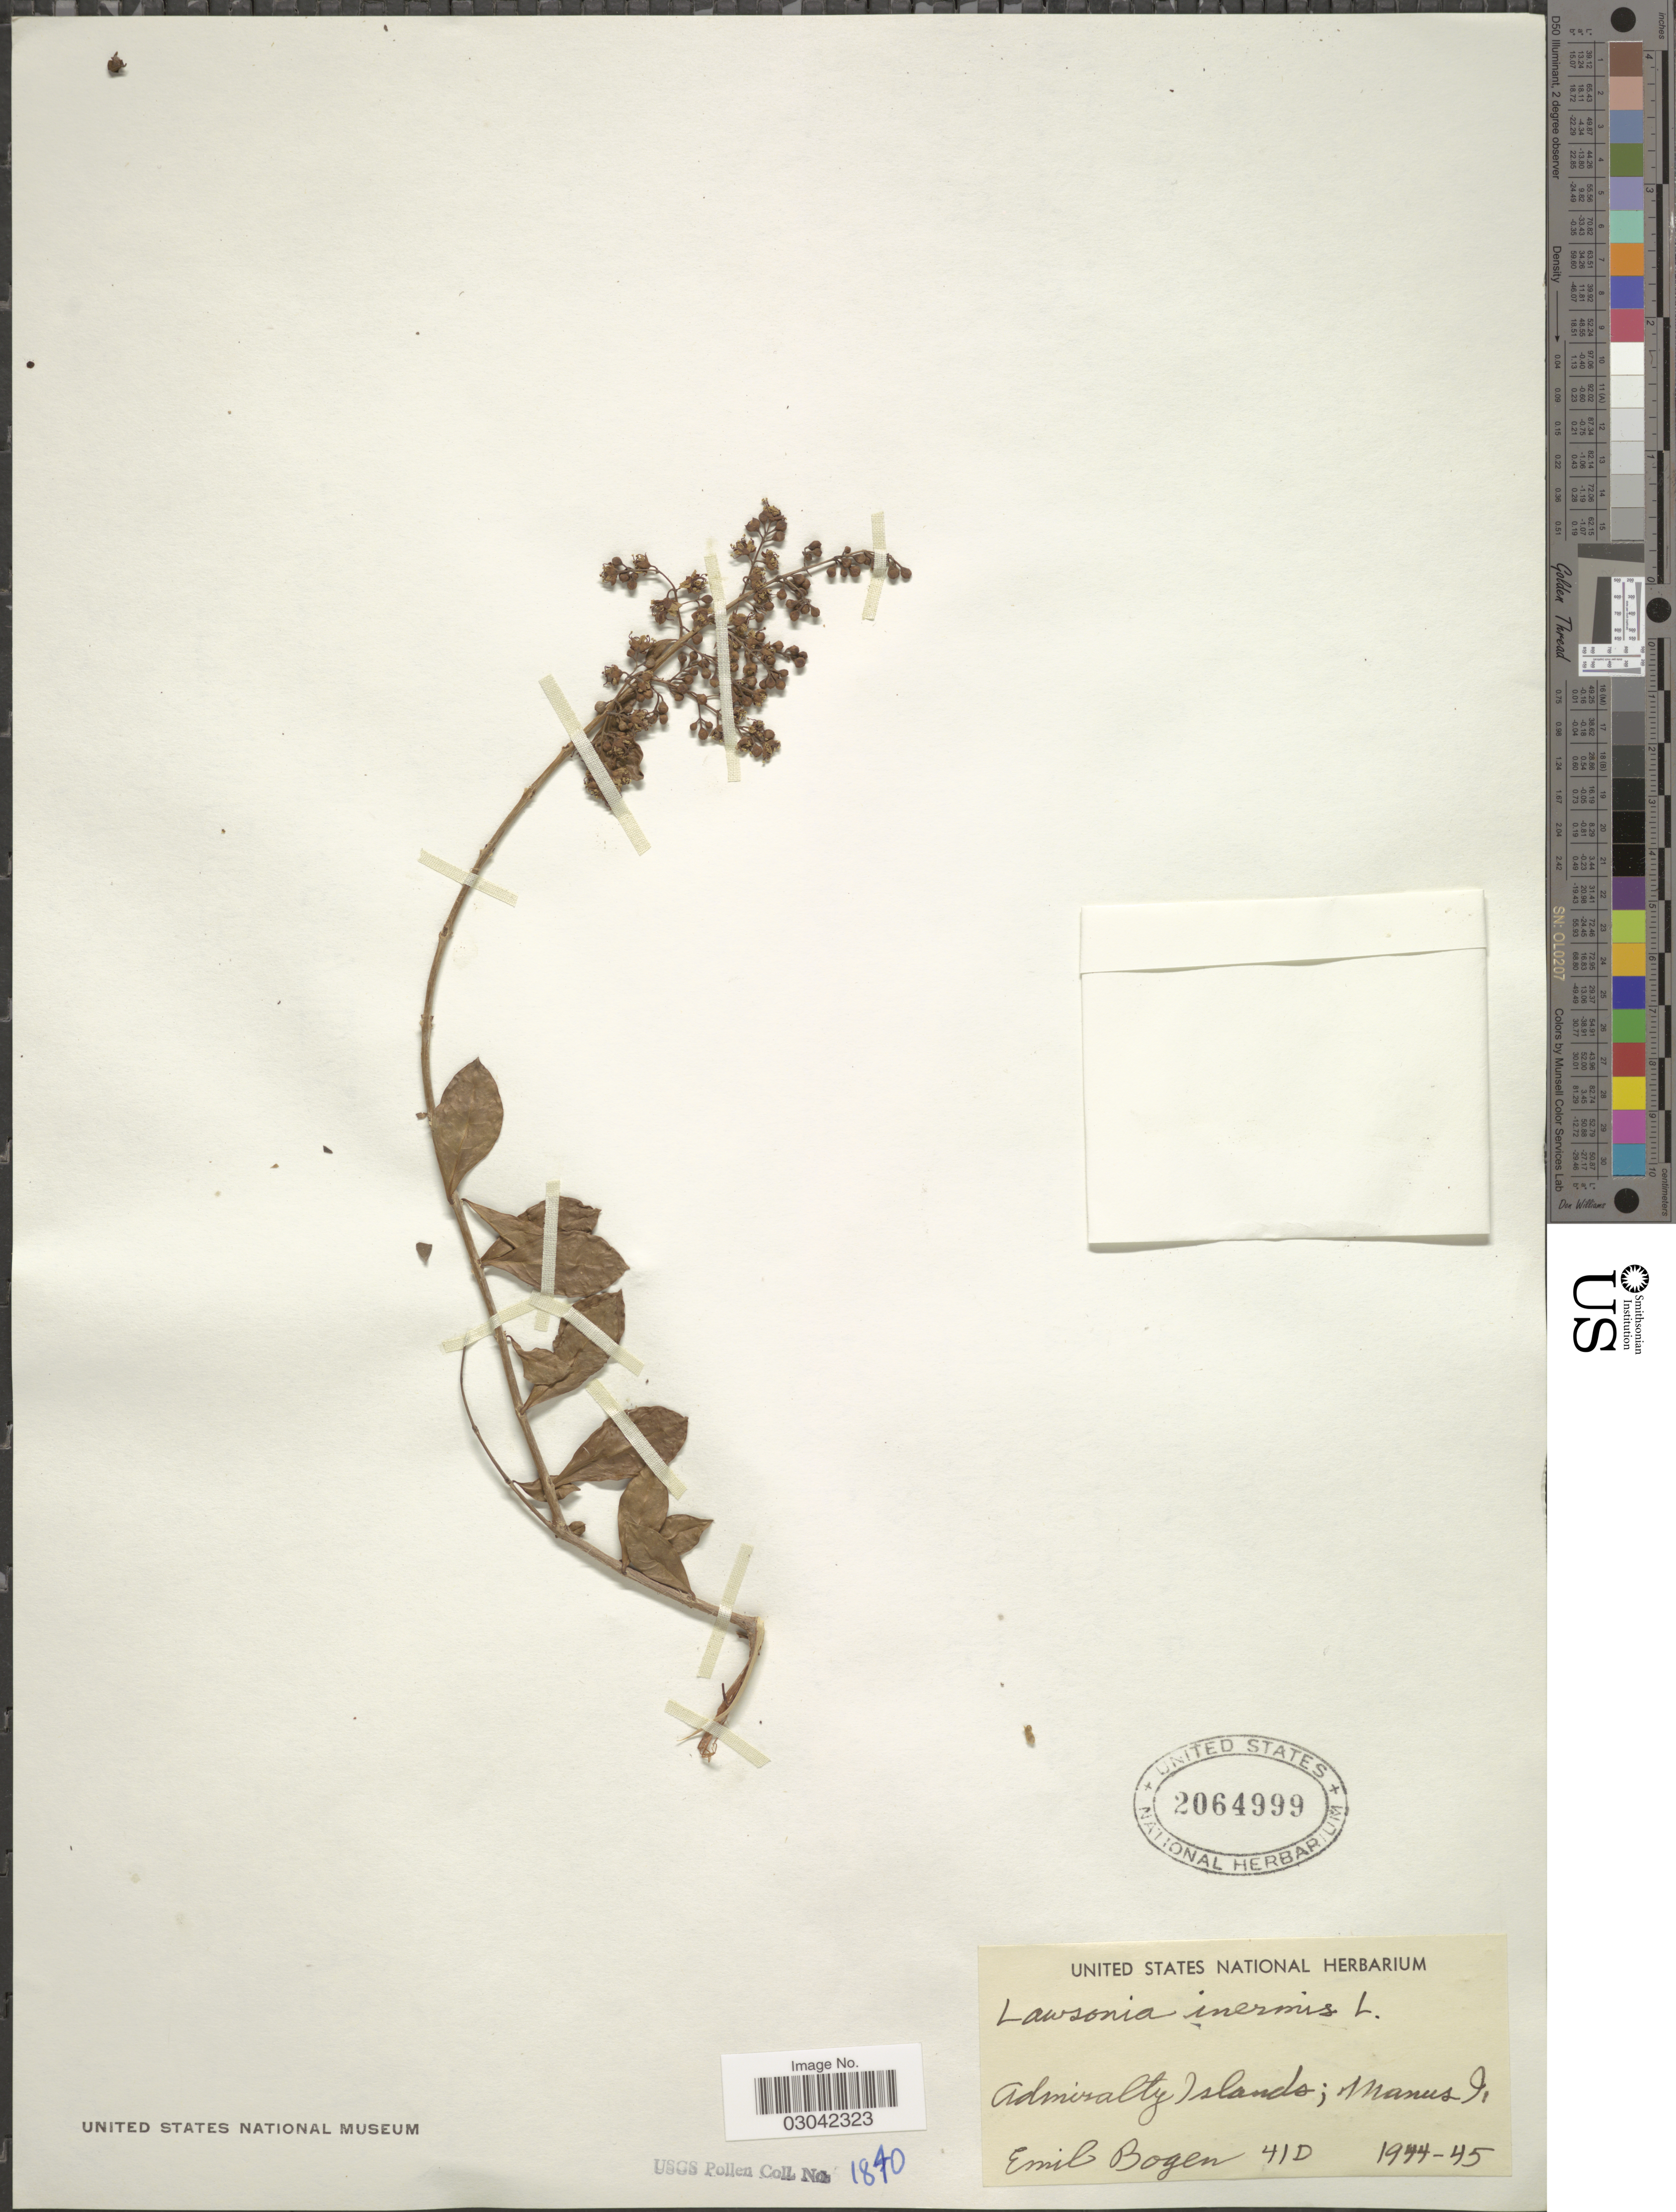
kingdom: Plantae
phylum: Tracheophyta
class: Magnoliopsida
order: Myrtales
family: Lythraceae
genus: Lawsonia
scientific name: Lawsonia inermis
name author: L.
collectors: E. Bogen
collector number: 41D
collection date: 1944/1945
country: Papua New Guinea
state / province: Manus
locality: Admiralty Islands; Manus I.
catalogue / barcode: US 2064999